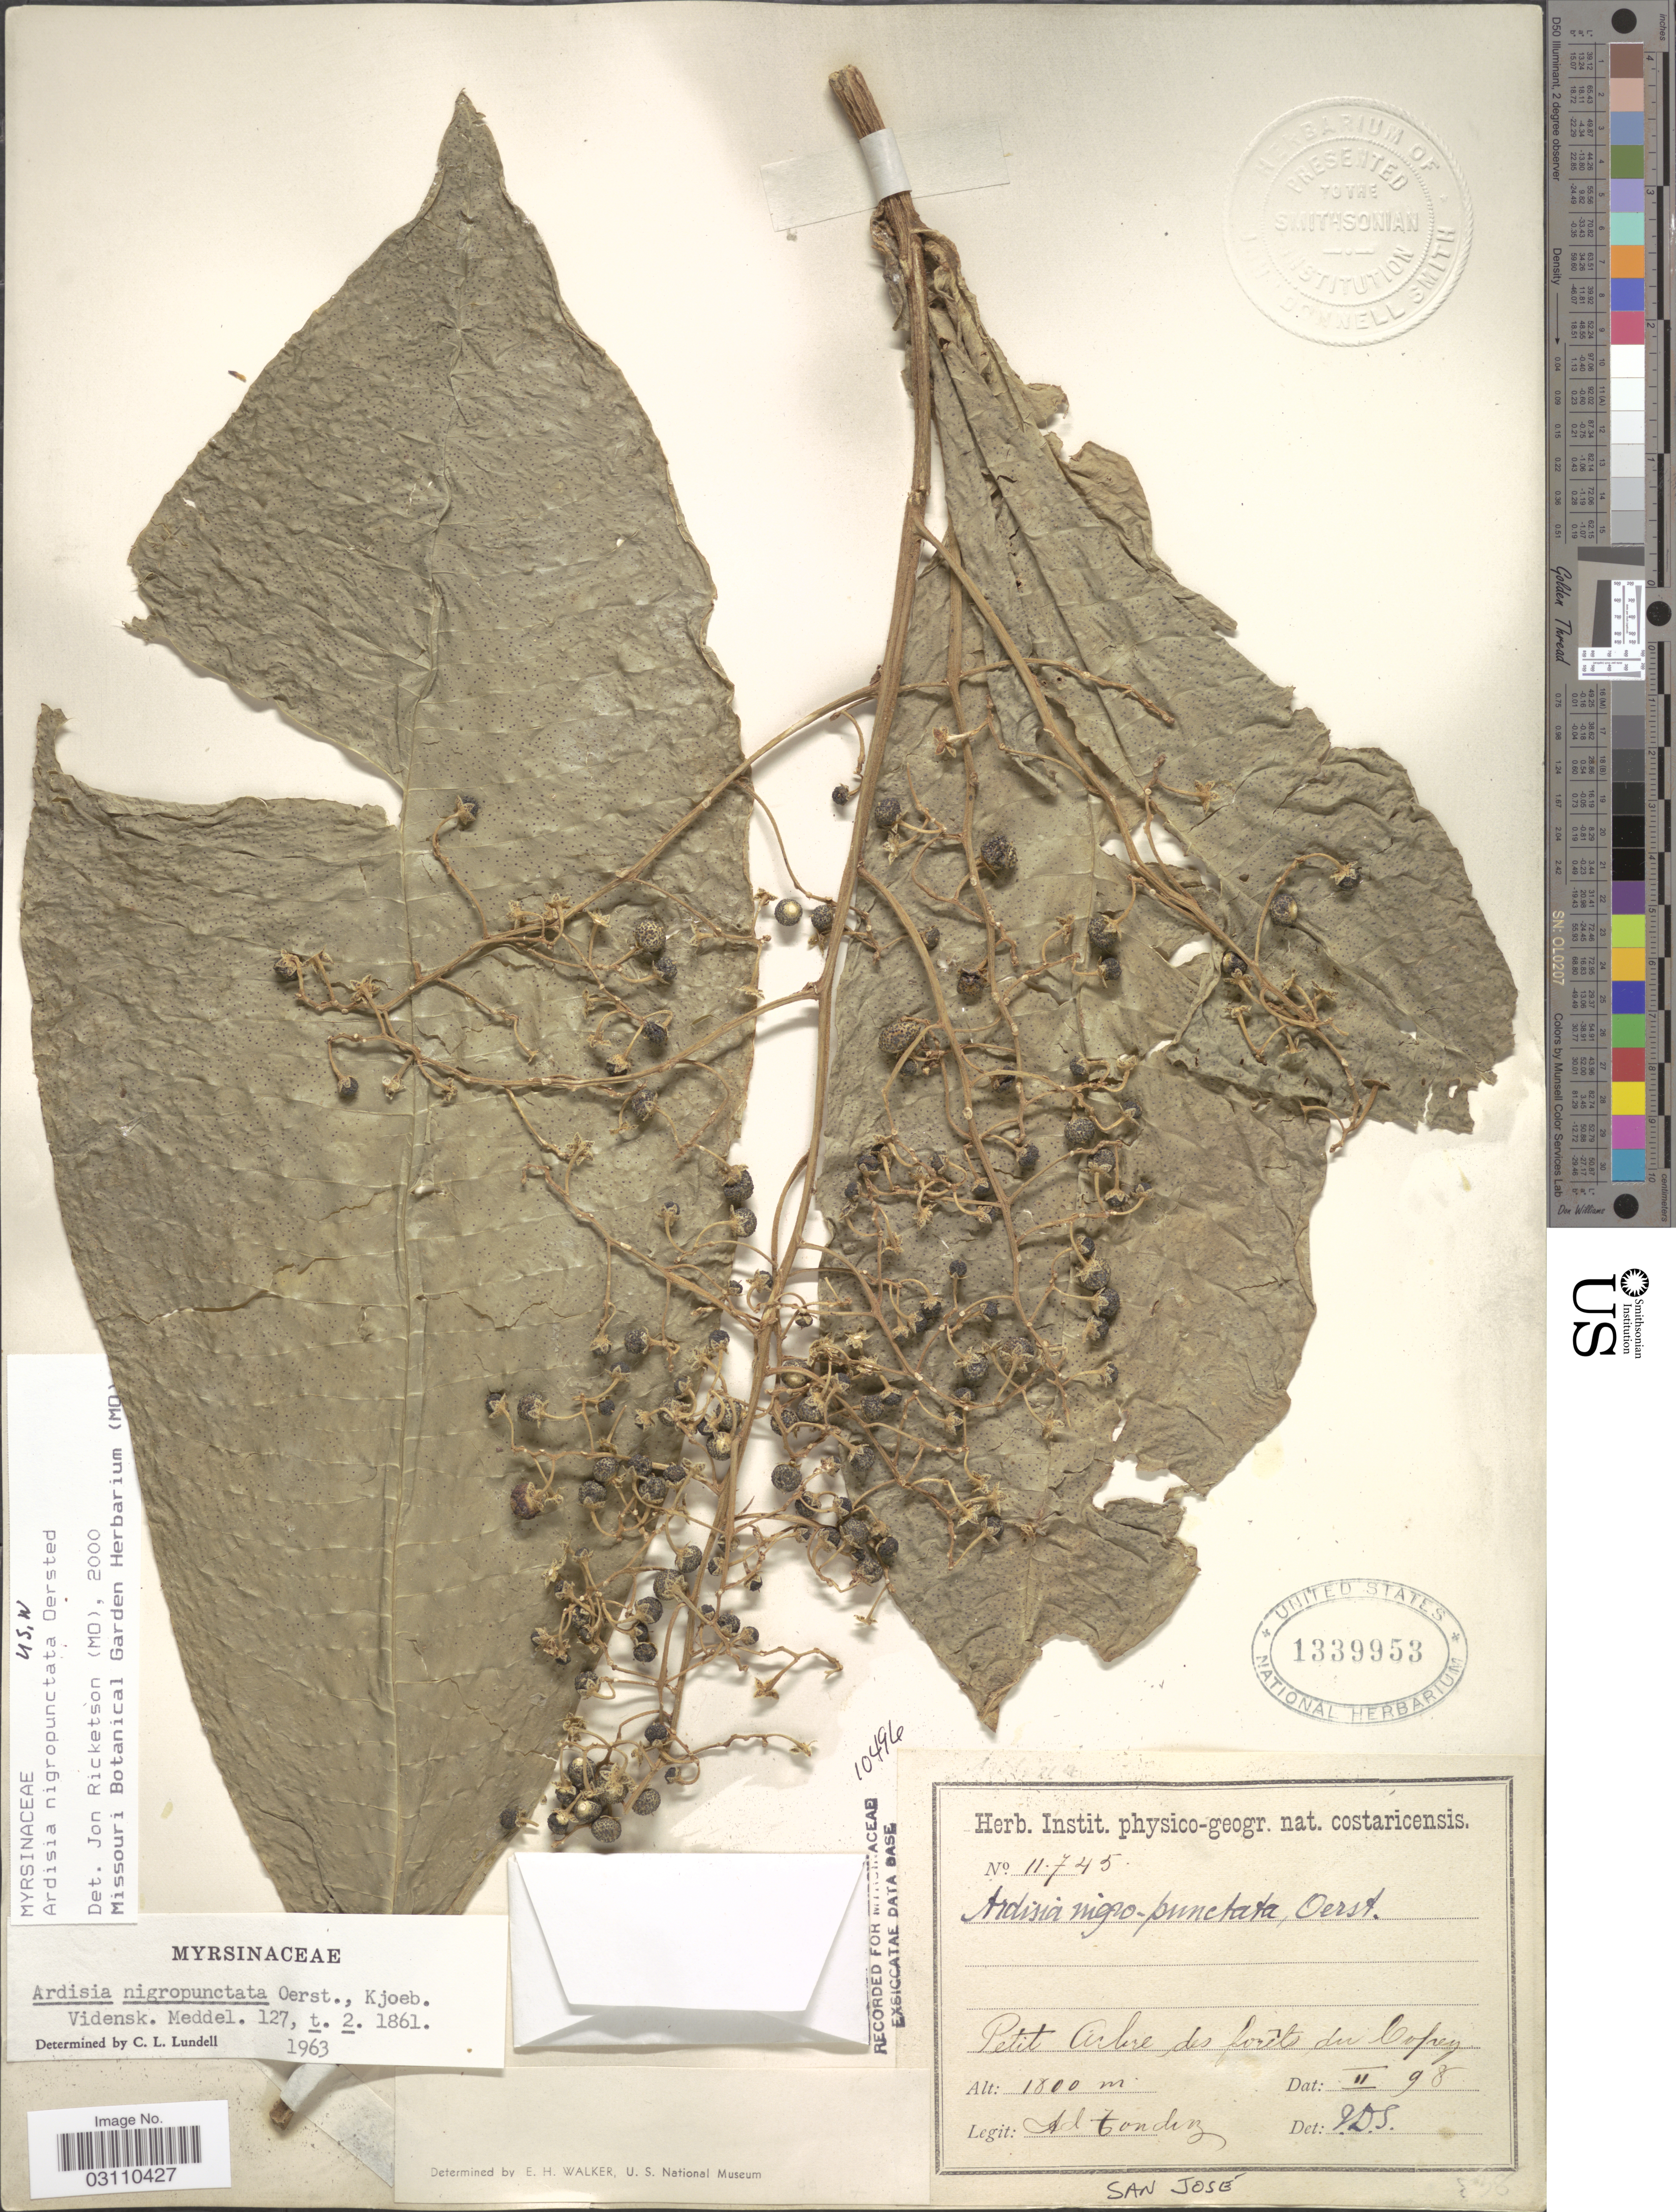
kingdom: Plantae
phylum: Tracheophyta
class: Magnoliopsida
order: Ericales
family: Primulaceae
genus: Ardisia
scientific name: Ardisia nigropunctata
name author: Oerst.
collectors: A. Tonduz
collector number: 11745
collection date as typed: Transcribed d/m/y: /2/98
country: Costa Rica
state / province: San José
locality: Petit Arbre, des forêts du Copey.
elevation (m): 1800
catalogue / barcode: US 1339953